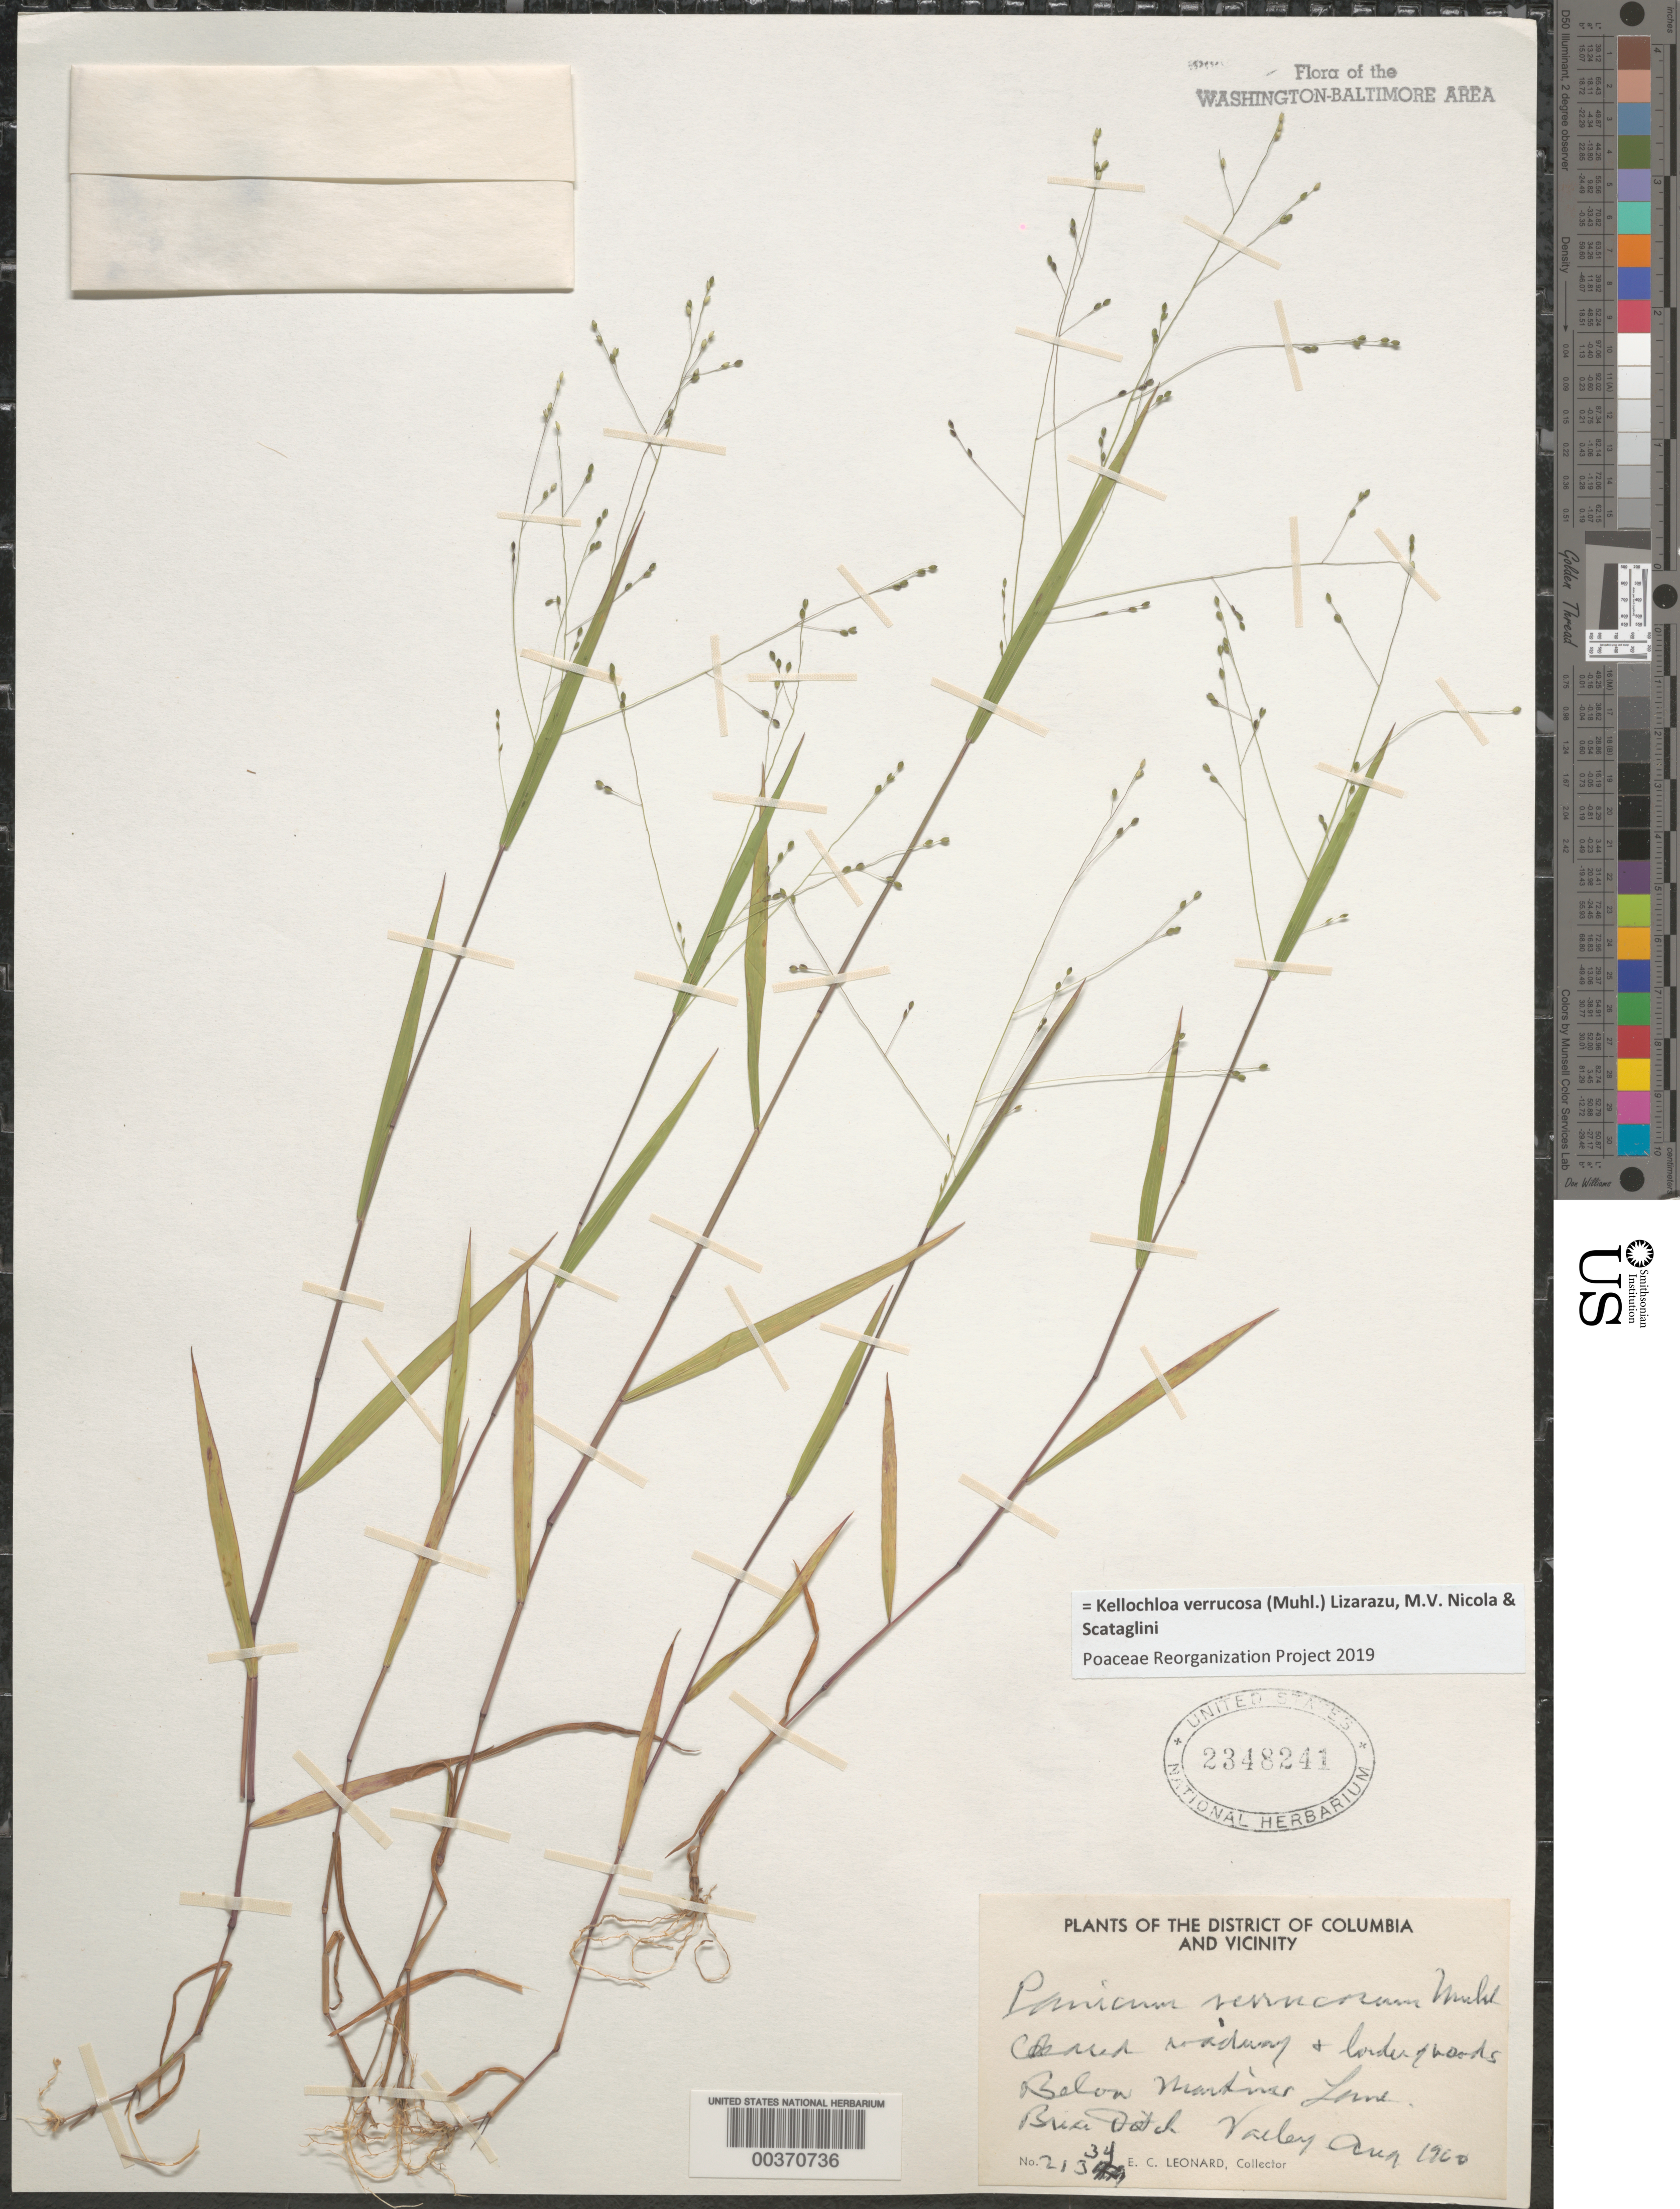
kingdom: Plantae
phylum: Tracheophyta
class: Liliopsida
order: Poales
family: Poaceae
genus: Panicum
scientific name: Panicum verrucosum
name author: Muhl.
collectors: E. C. Leonard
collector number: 21334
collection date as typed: Aug 1960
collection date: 1960-08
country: United States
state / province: Maryland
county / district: Prince George's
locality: Below Martins Lane in Briar Ditch Valley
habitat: Cleared roadway and border of woods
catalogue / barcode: US 2348241